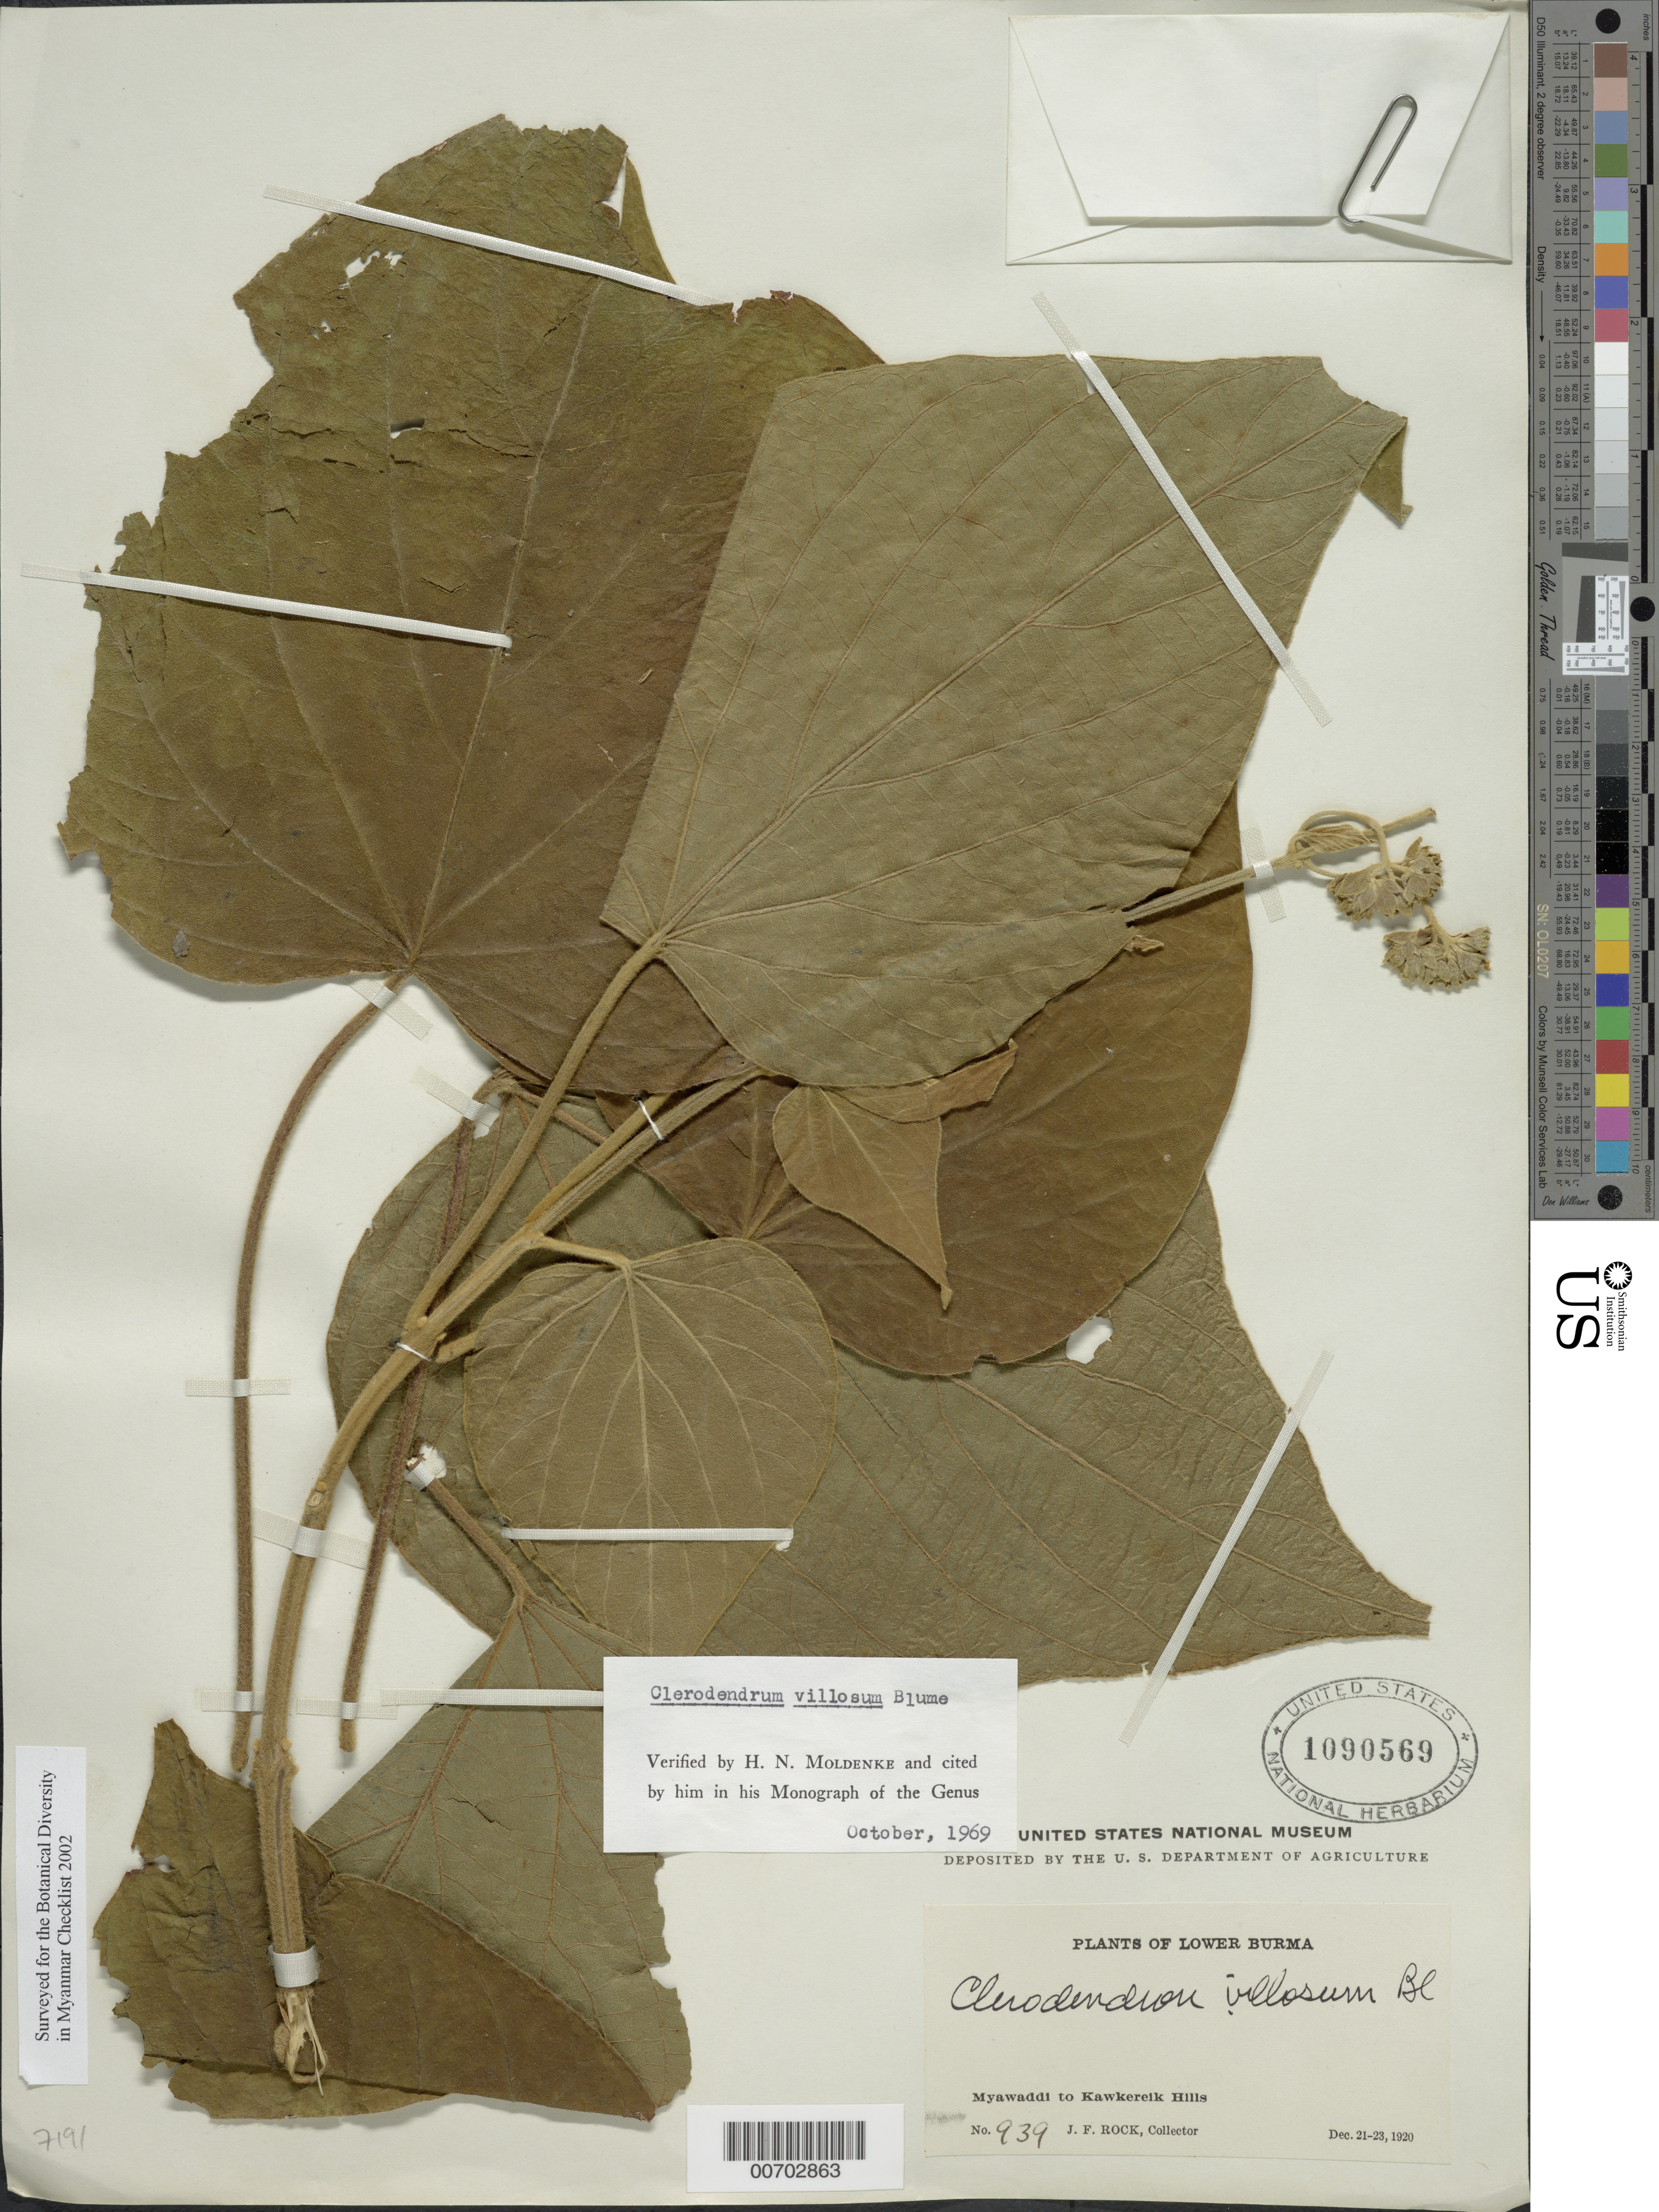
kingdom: Plantae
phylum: Tracheophyta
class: Magnoliopsida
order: Lamiales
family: Lamiaceae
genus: Clerodendrum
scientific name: Clerodendrum villosum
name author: Blume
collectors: J. F. Rock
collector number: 939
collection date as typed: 21 Dec 1920 to 23 Dec 1920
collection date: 1920-12-21/1920-12-23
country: Myanmar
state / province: Kawthule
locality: Myawaddi to Kawkereik Hills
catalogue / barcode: US 1090569